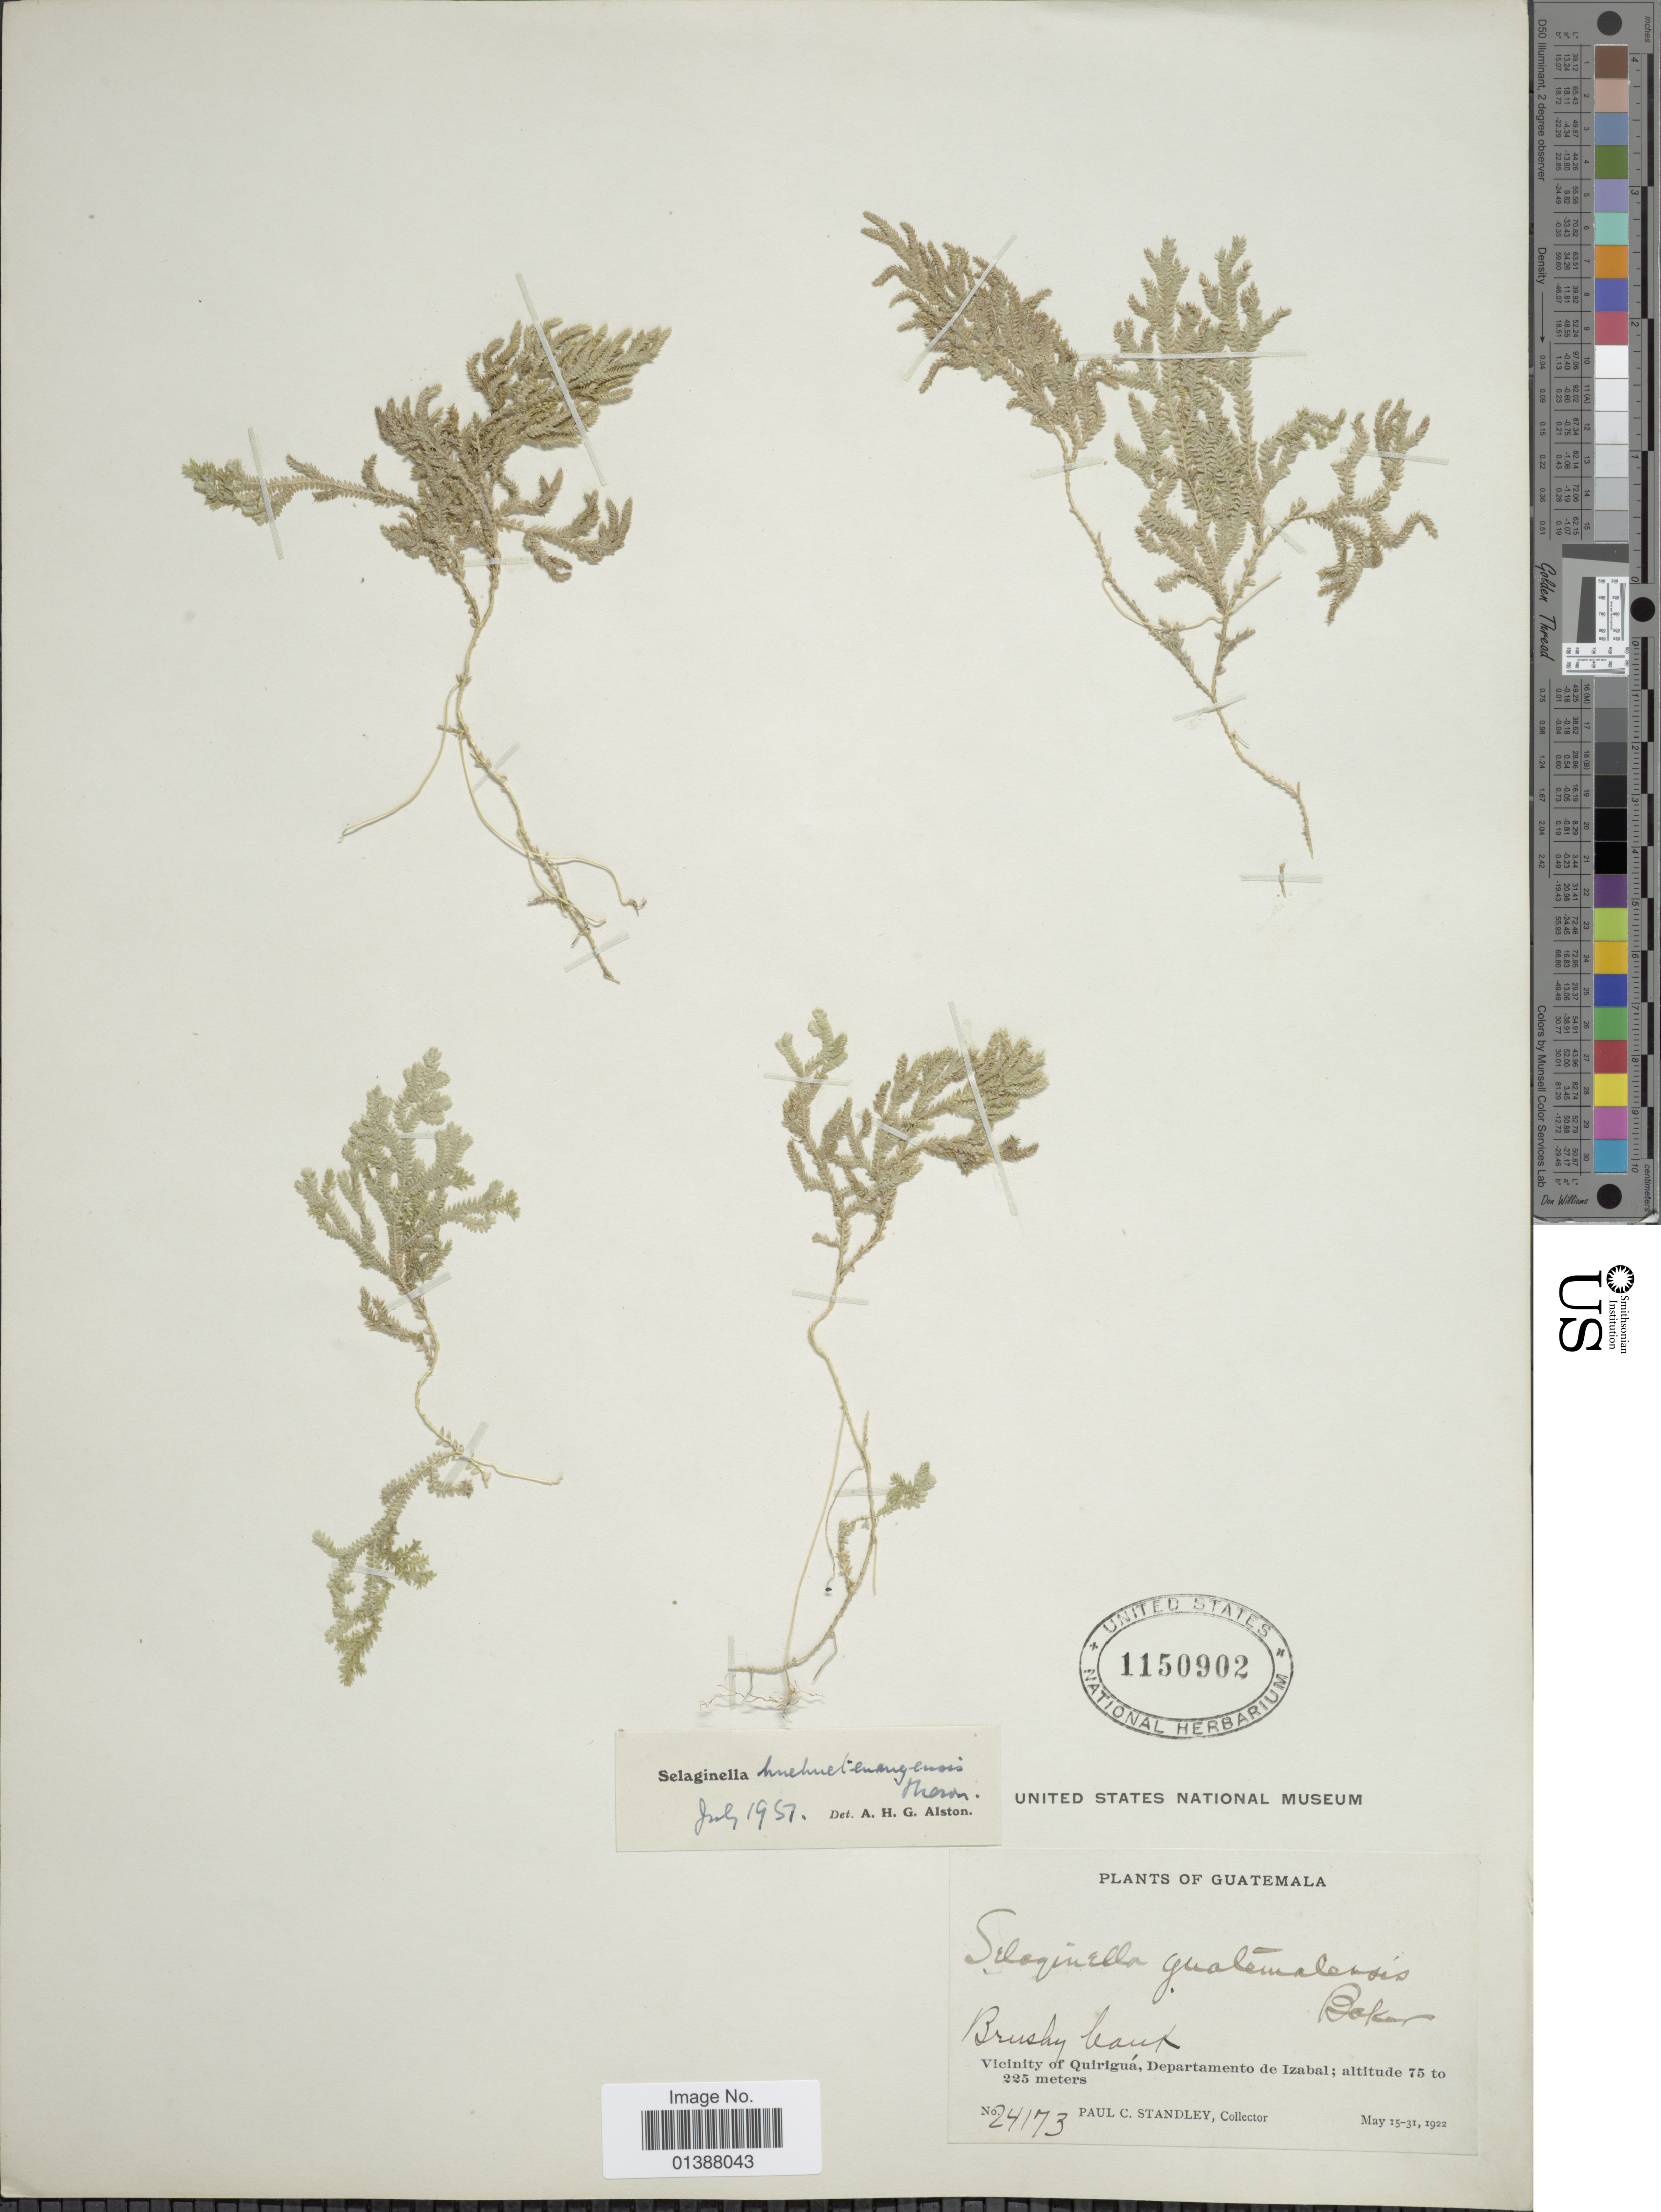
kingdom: Plantae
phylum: Tracheophyta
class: Lycopodiopsida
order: Selaginellales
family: Selaginellaceae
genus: Selaginella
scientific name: Selaginella huehuetenangensis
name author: Hieron.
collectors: P. C. Standley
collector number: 24173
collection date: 1922-05-15/1922-05-31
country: Guatemala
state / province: Izabal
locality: Vicinity of Quiriguá, Departamento de Izabal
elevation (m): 75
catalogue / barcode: US 1150902